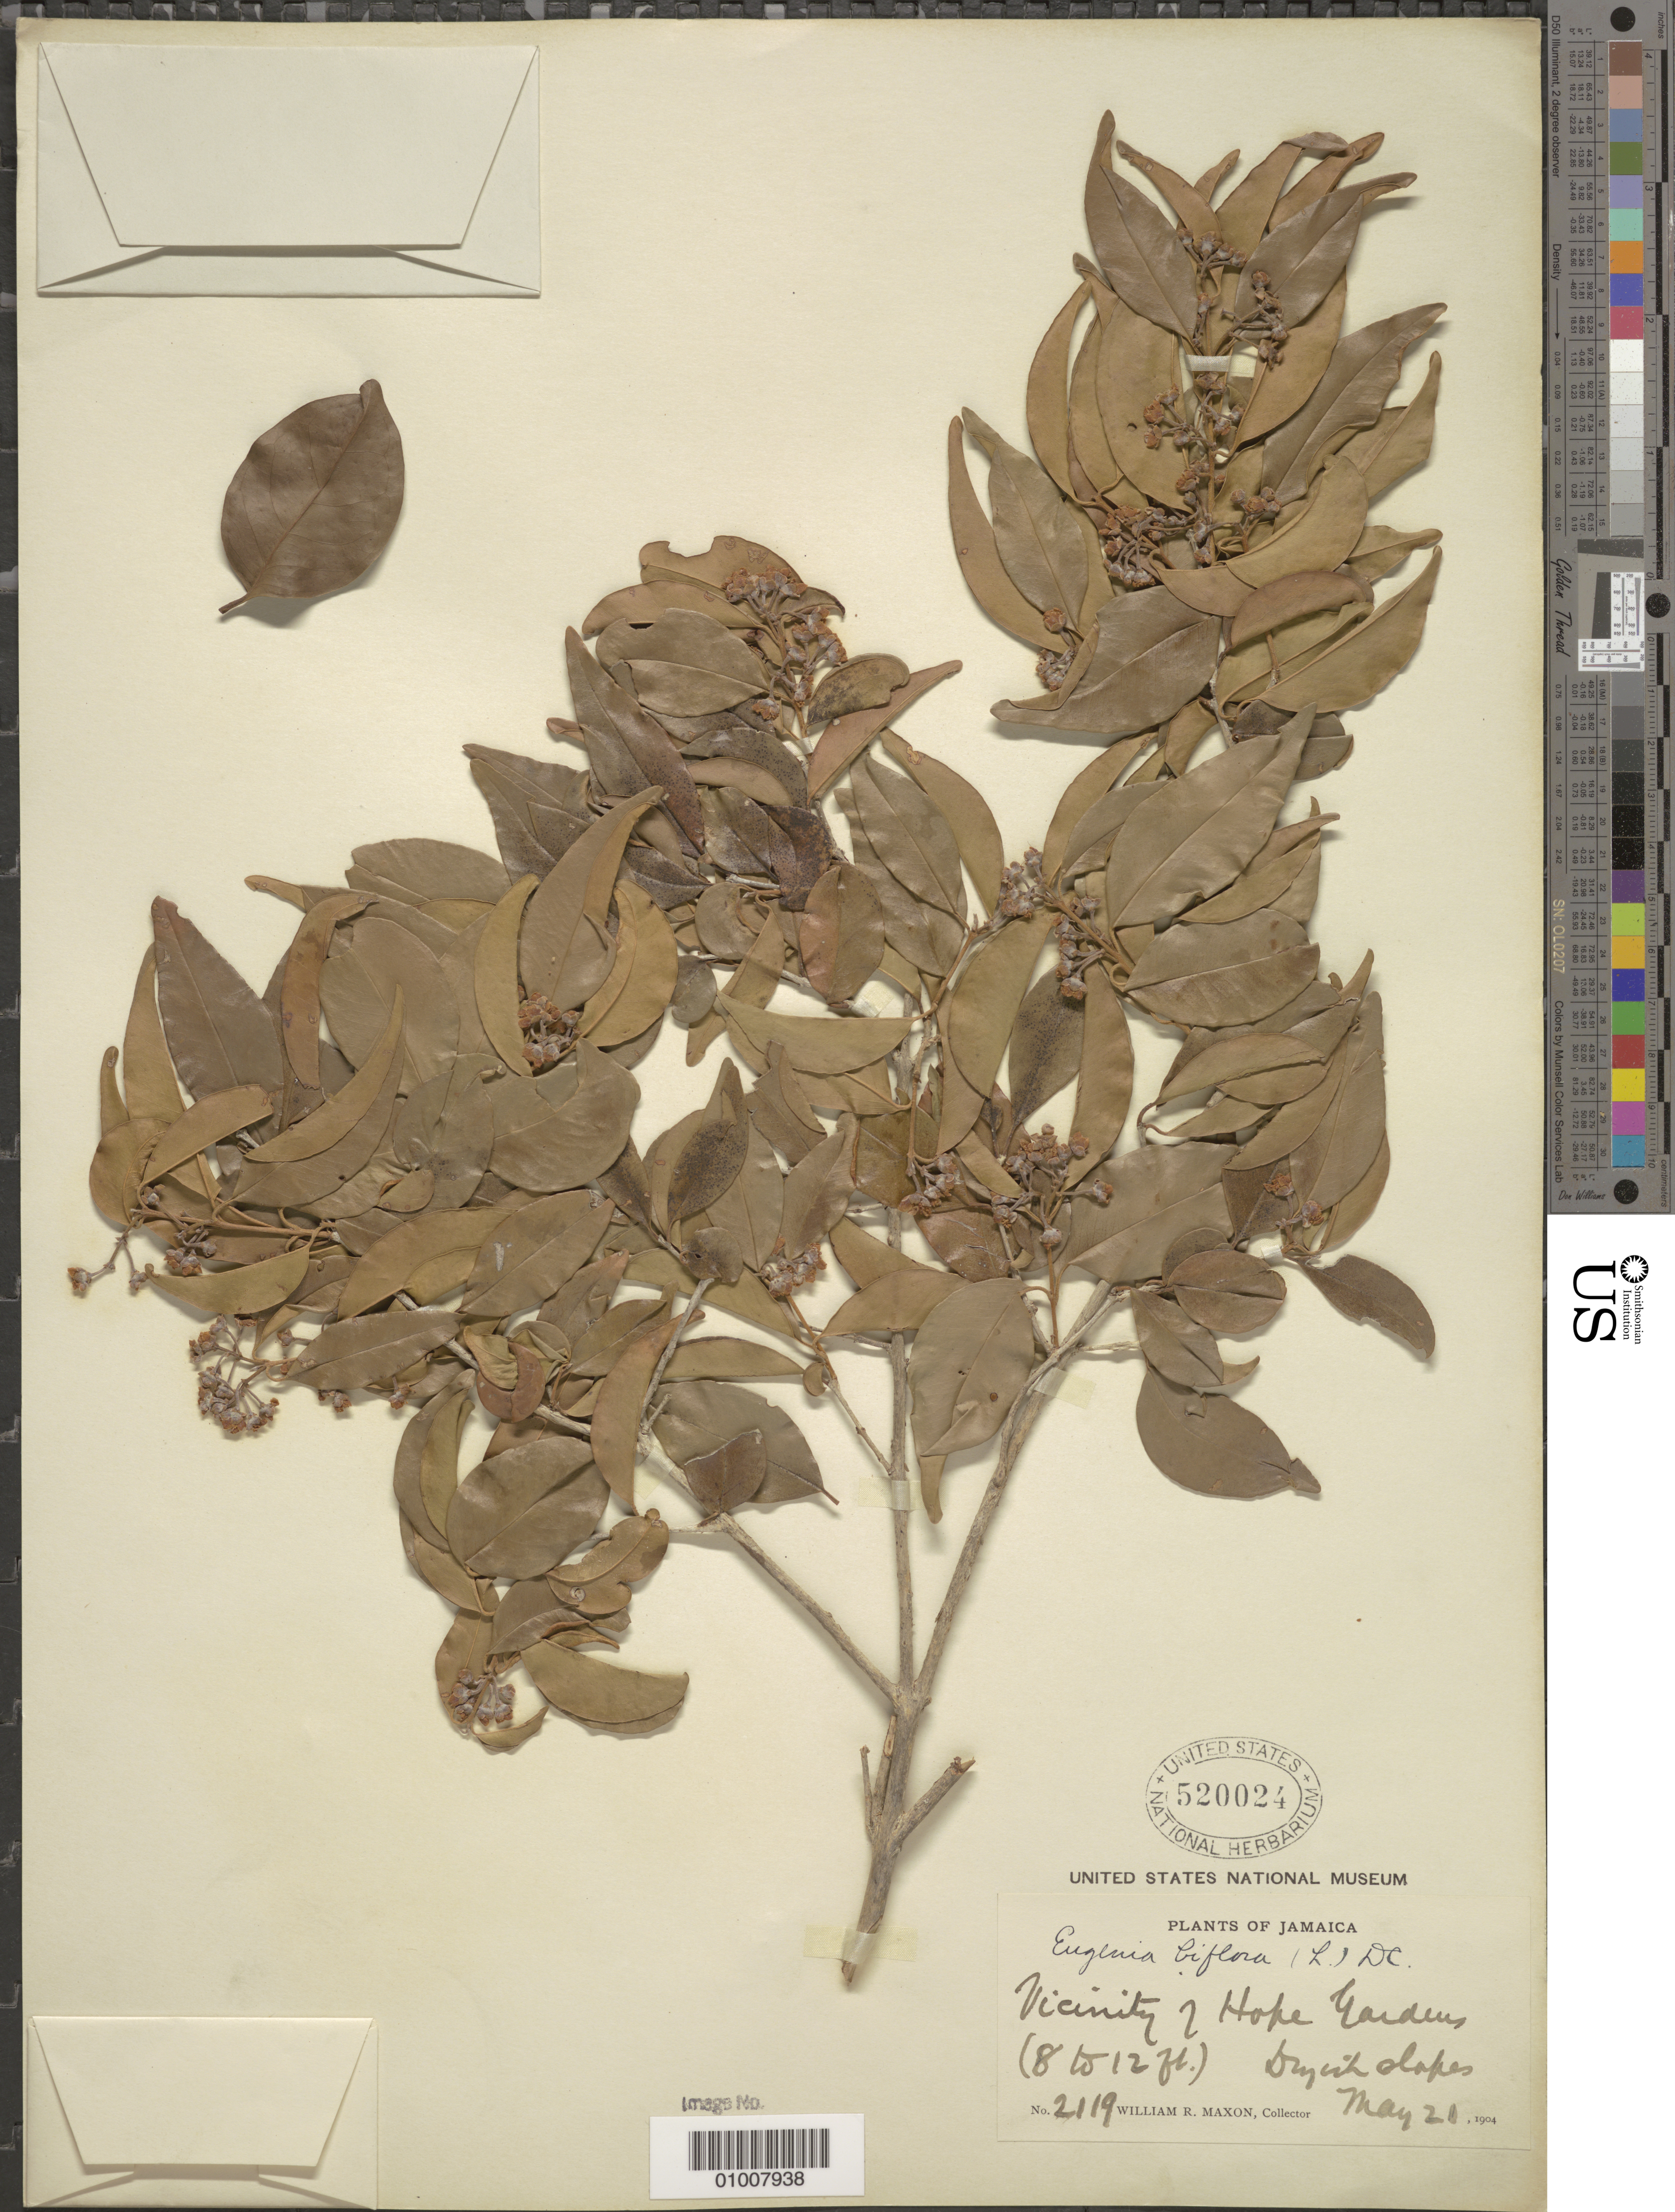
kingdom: Plantae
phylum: Tracheophyta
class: Magnoliopsida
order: Myrtales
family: Myrtaceae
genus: Eugenia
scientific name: Eugenia biflora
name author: (L.) DC.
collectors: W. R. Maxon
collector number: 2119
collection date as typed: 20 May 1904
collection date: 1904-05-20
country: Jamaica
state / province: Saint Andrew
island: Jamaica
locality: Vicinity of Hope Gardens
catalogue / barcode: US 520024